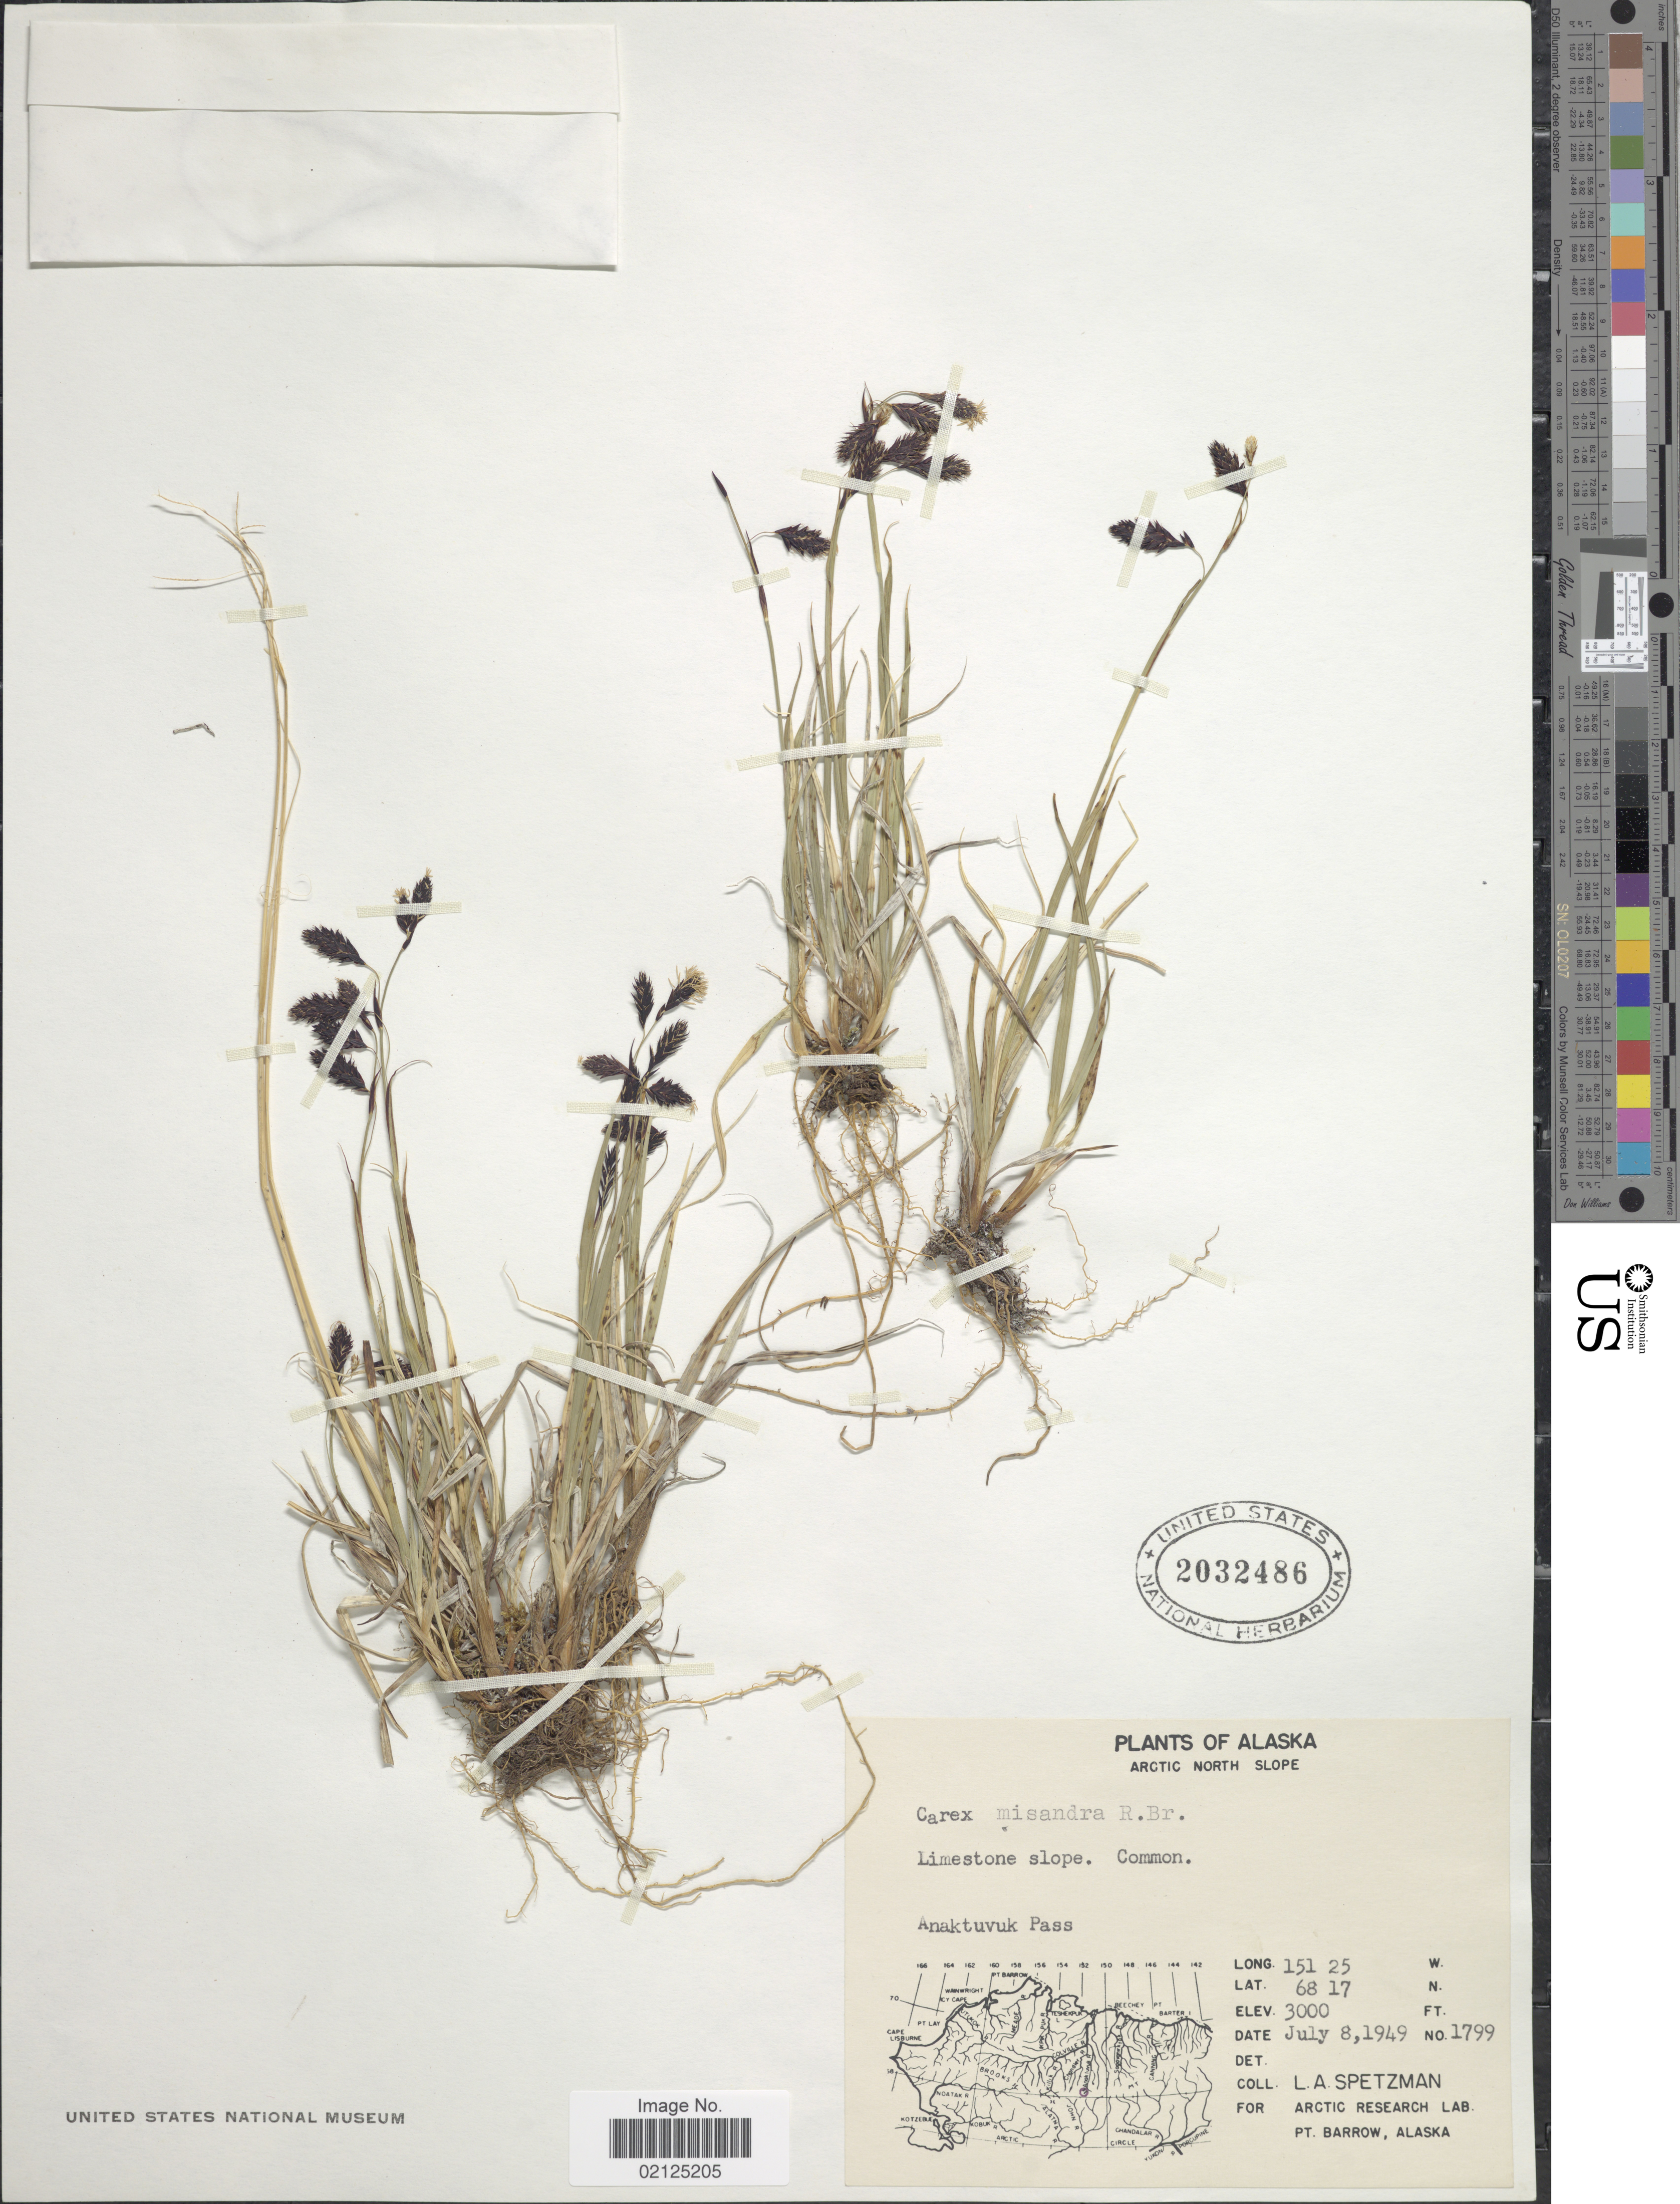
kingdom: Plantae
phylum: Tracheophyta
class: Liliopsida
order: Poales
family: Cyperaceae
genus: Carex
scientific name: Carex fuliginosa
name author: Schkuhr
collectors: L. Spetzman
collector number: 1799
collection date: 1949-07-08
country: United States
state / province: Alaska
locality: Arctic North Slope, Limestone slope. Common, Anaktuvuk Pass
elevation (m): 914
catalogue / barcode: US 2032486